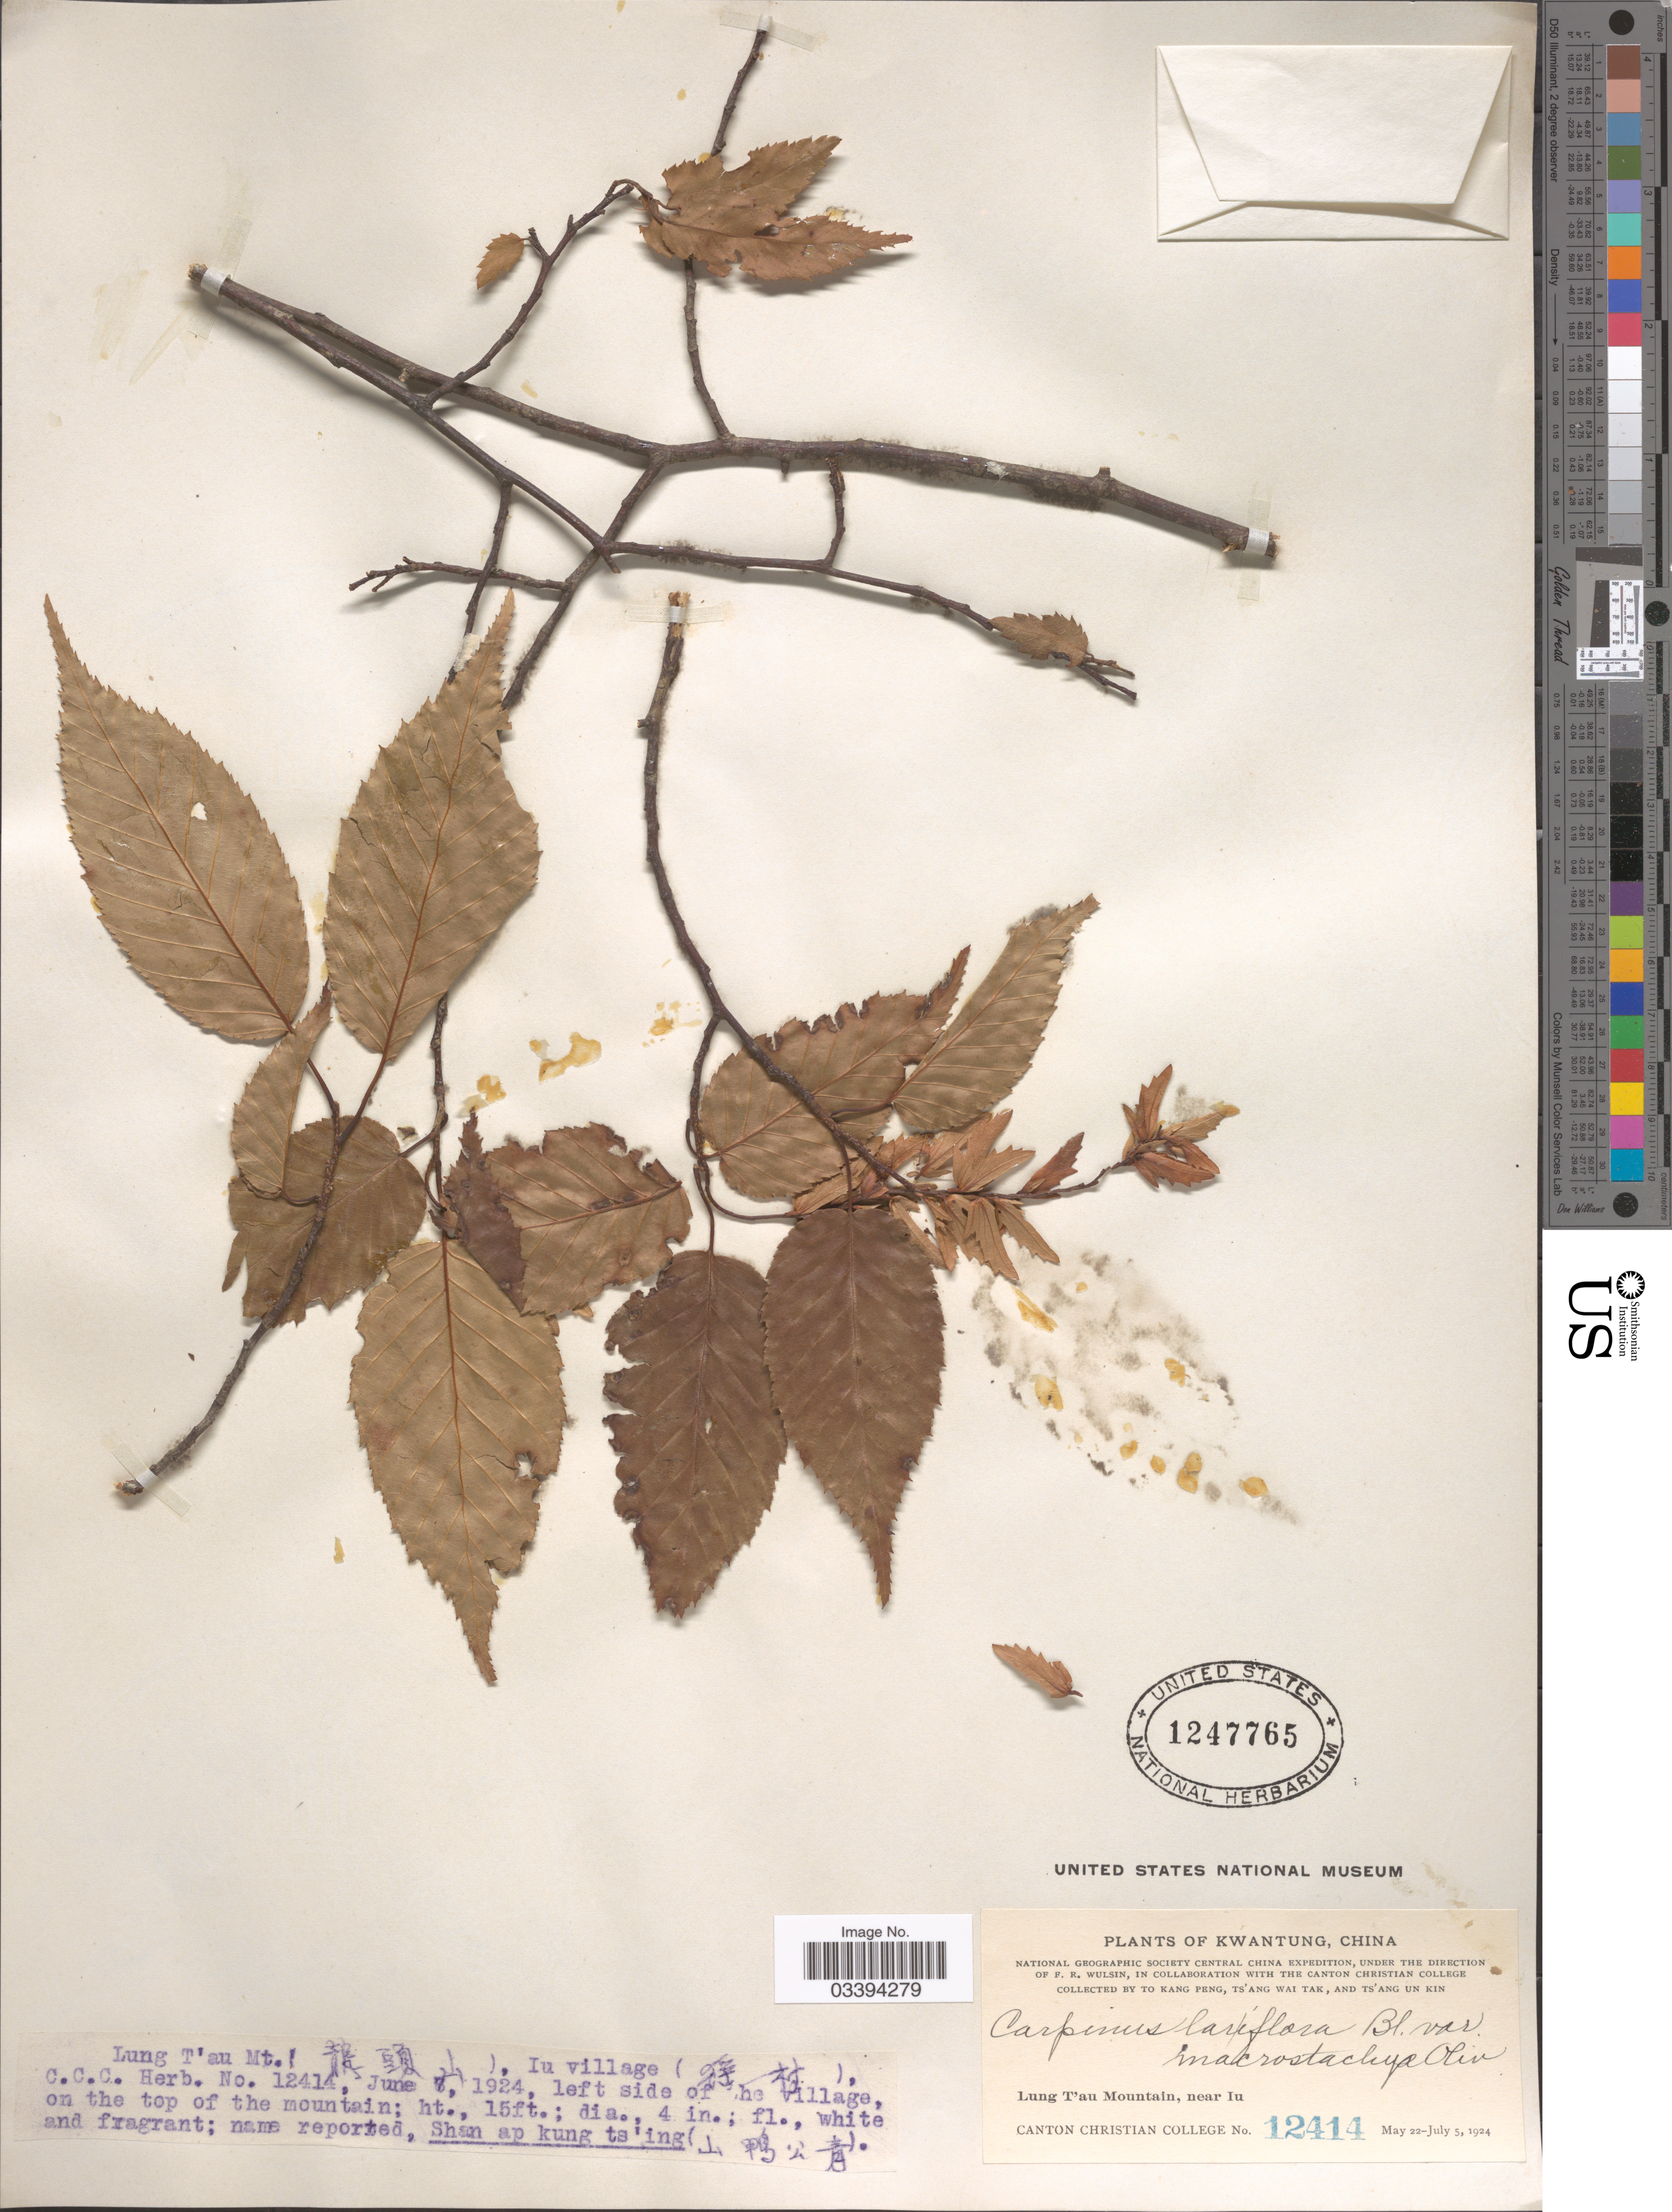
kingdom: Plantae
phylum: Tracheophyta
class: Magnoliopsida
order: Fagales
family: Betulaceae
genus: Carpinus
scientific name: Carpinus laxiflora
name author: (Siebold & Zucc.) Blume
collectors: Kang Peng To, W. T. Tsang & Ts' Ang Un Kin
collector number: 12414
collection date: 1924-06-07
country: China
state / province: Guangdong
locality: Kwangtung. Lung T'au Mountain, near Iu. Iu village.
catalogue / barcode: US 1247765